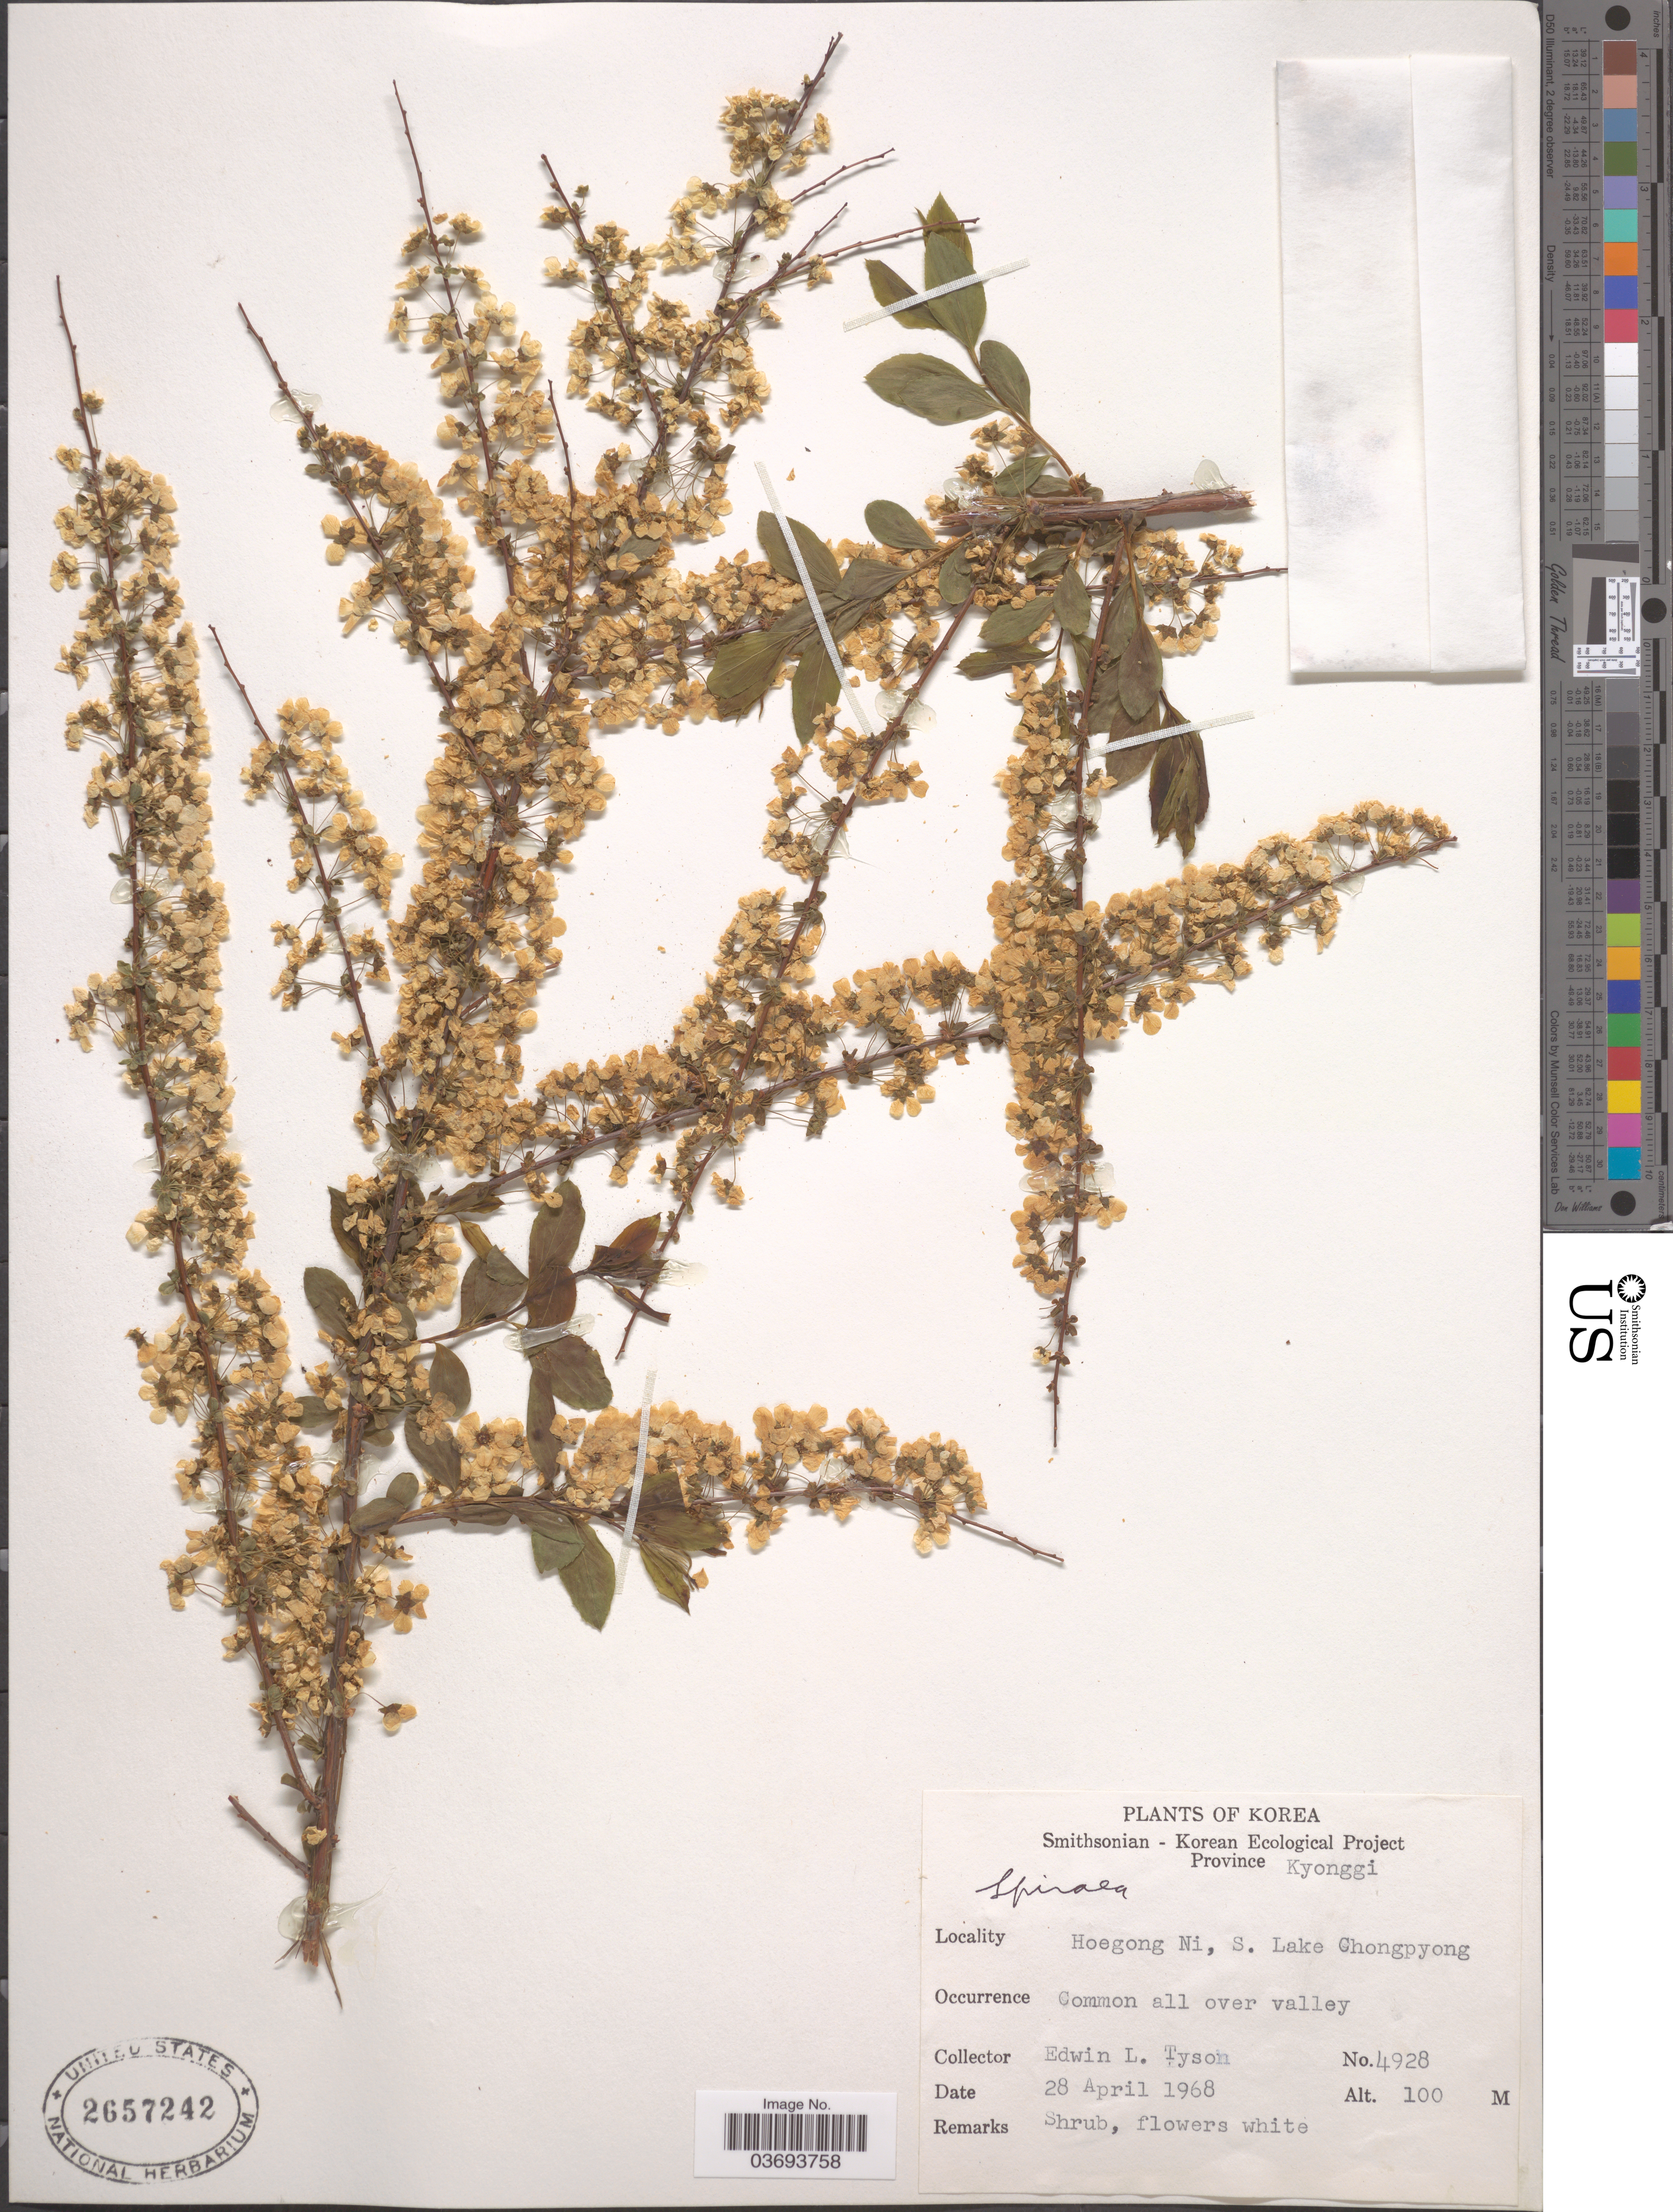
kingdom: Plantae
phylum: Tracheophyta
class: Magnoliopsida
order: Rosales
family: Rosaceae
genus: Spiraea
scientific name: Spiraea sp.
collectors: E. L. Tyson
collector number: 4928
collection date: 1968-04-28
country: South Korea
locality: Province Kyonggi. Hoegong Ni, S. Lake Chongpyong.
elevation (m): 100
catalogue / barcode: US 2657242